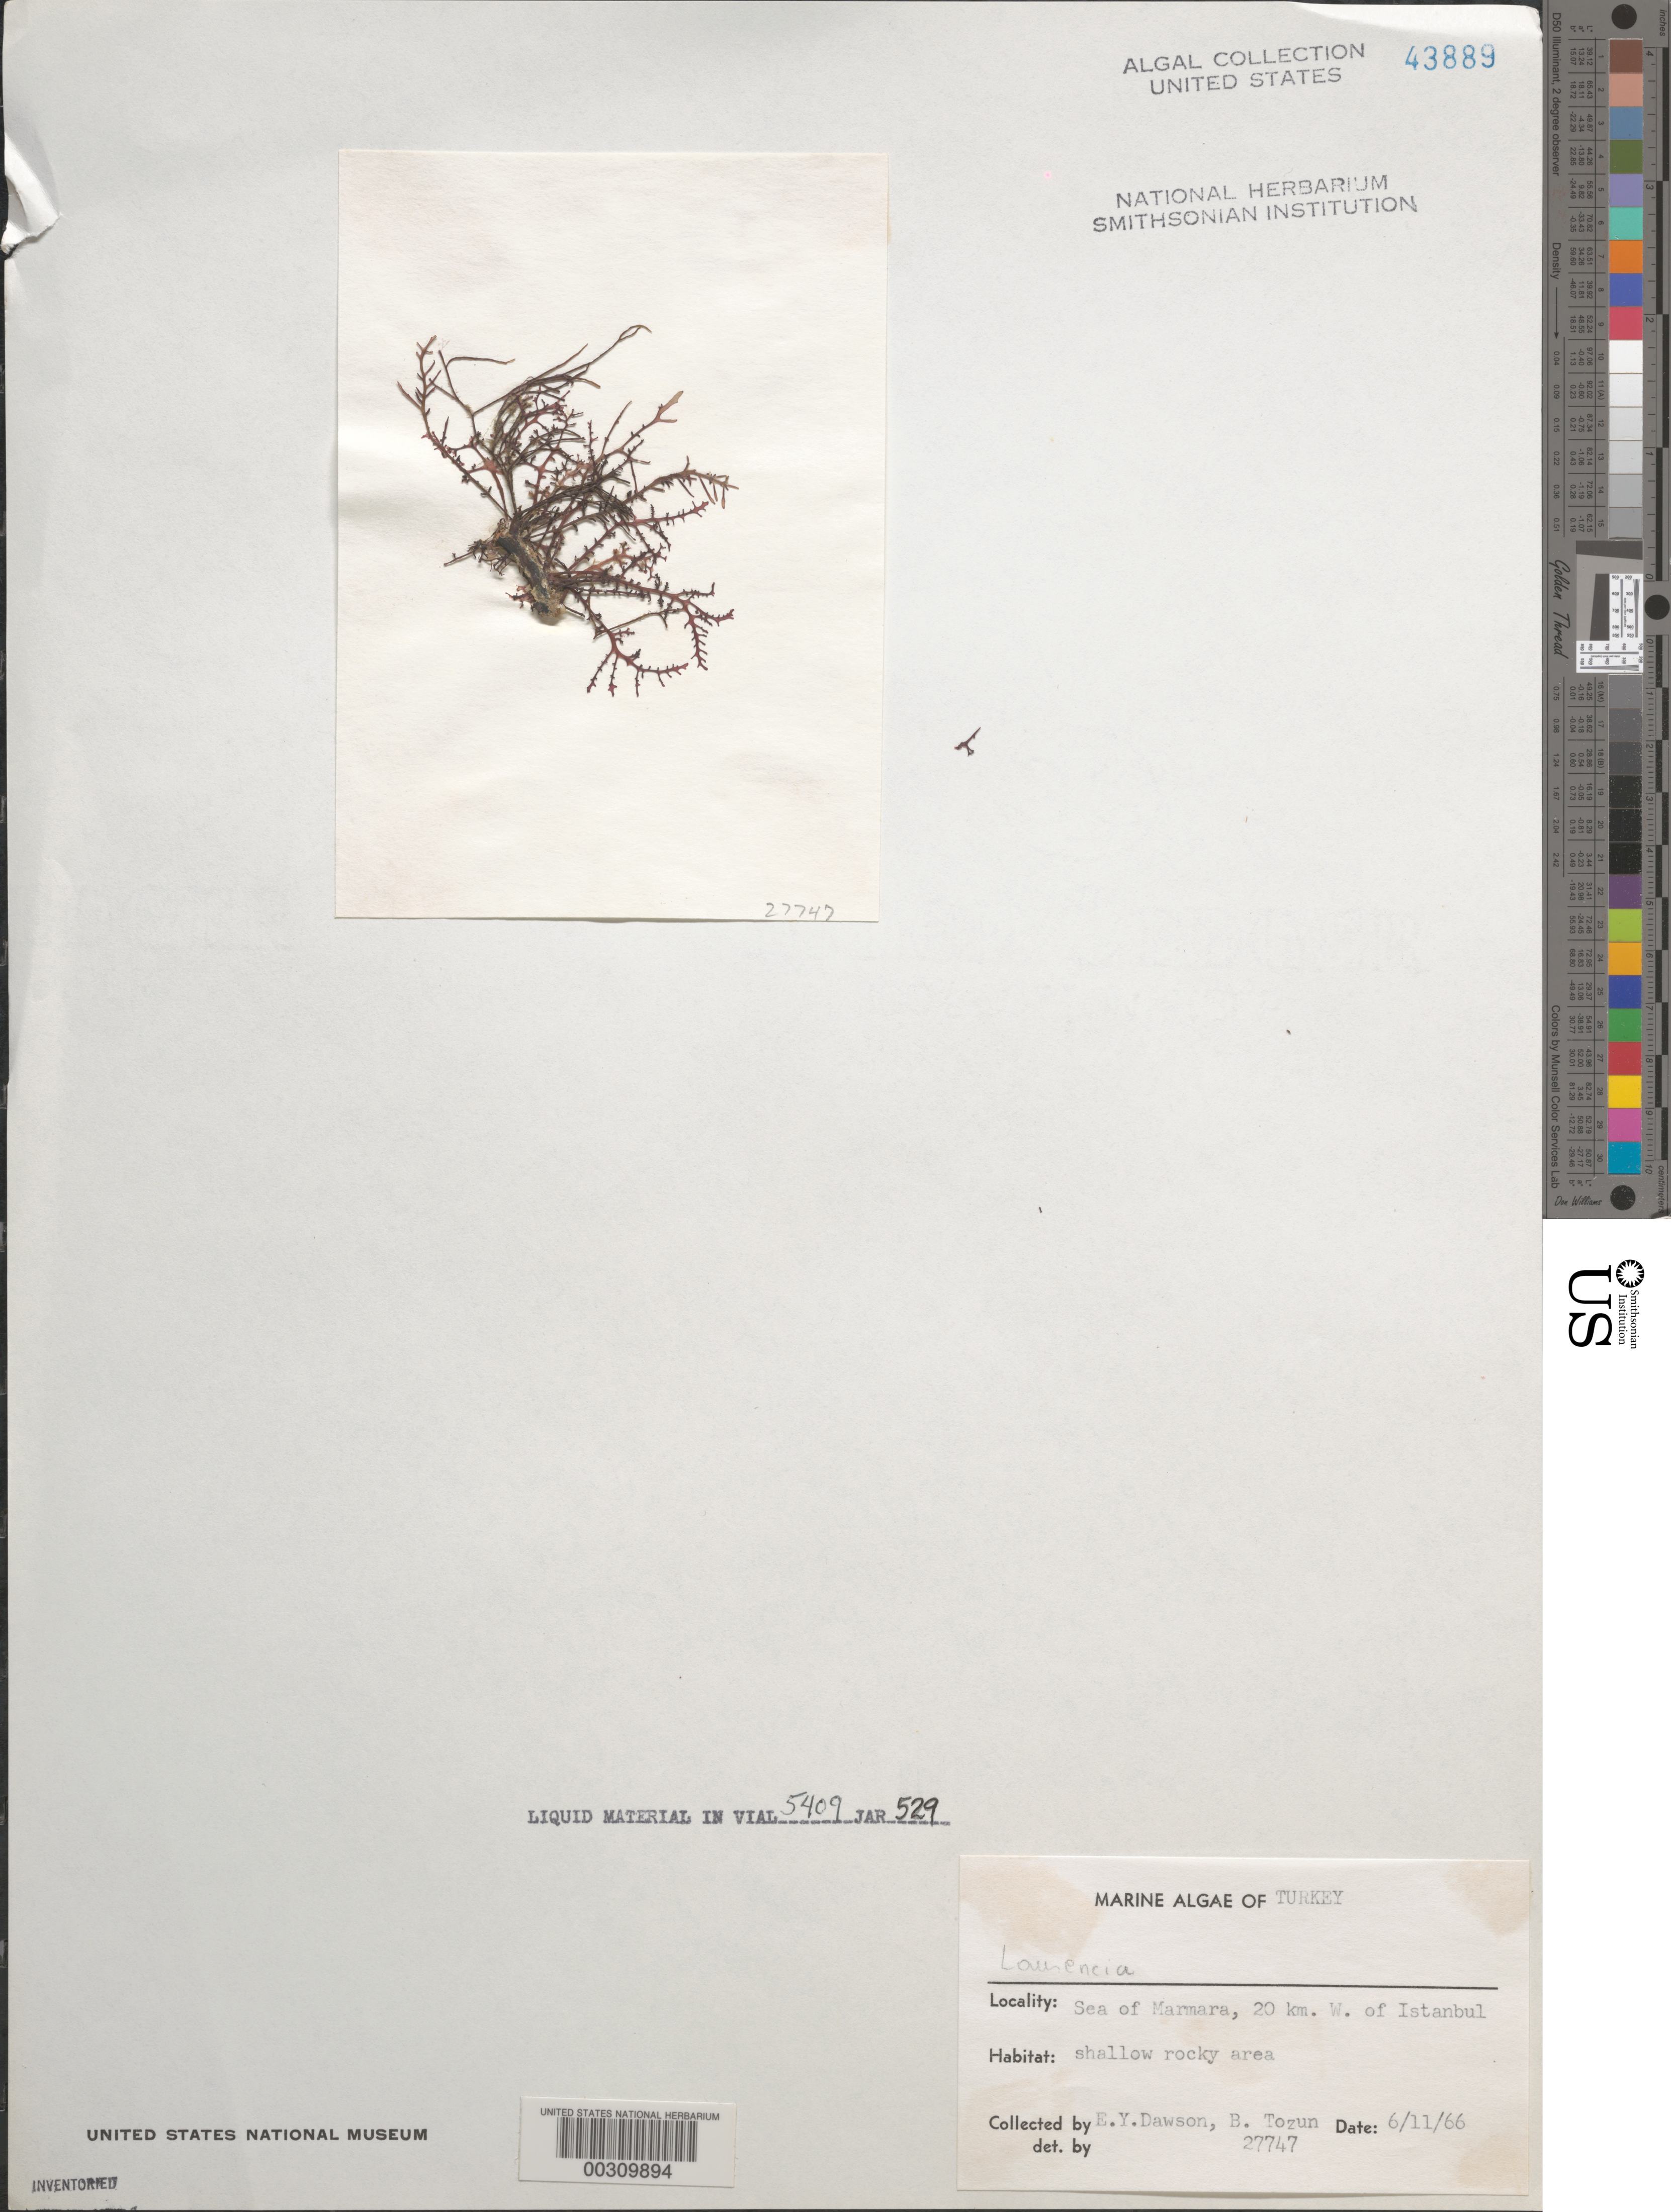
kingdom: Plantae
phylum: Rhodophyta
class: Florideophyceae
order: Ceramiales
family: Rhodomelaceae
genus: Laurencia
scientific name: Laurencia sp.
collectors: E. Y. Dawson & B. Tozun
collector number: EYD 27747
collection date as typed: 11 Jun 1966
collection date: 1966-06-11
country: Turkey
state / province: Istanbul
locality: Sea of Marmara, 20 km west of Istanbul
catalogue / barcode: US 43889